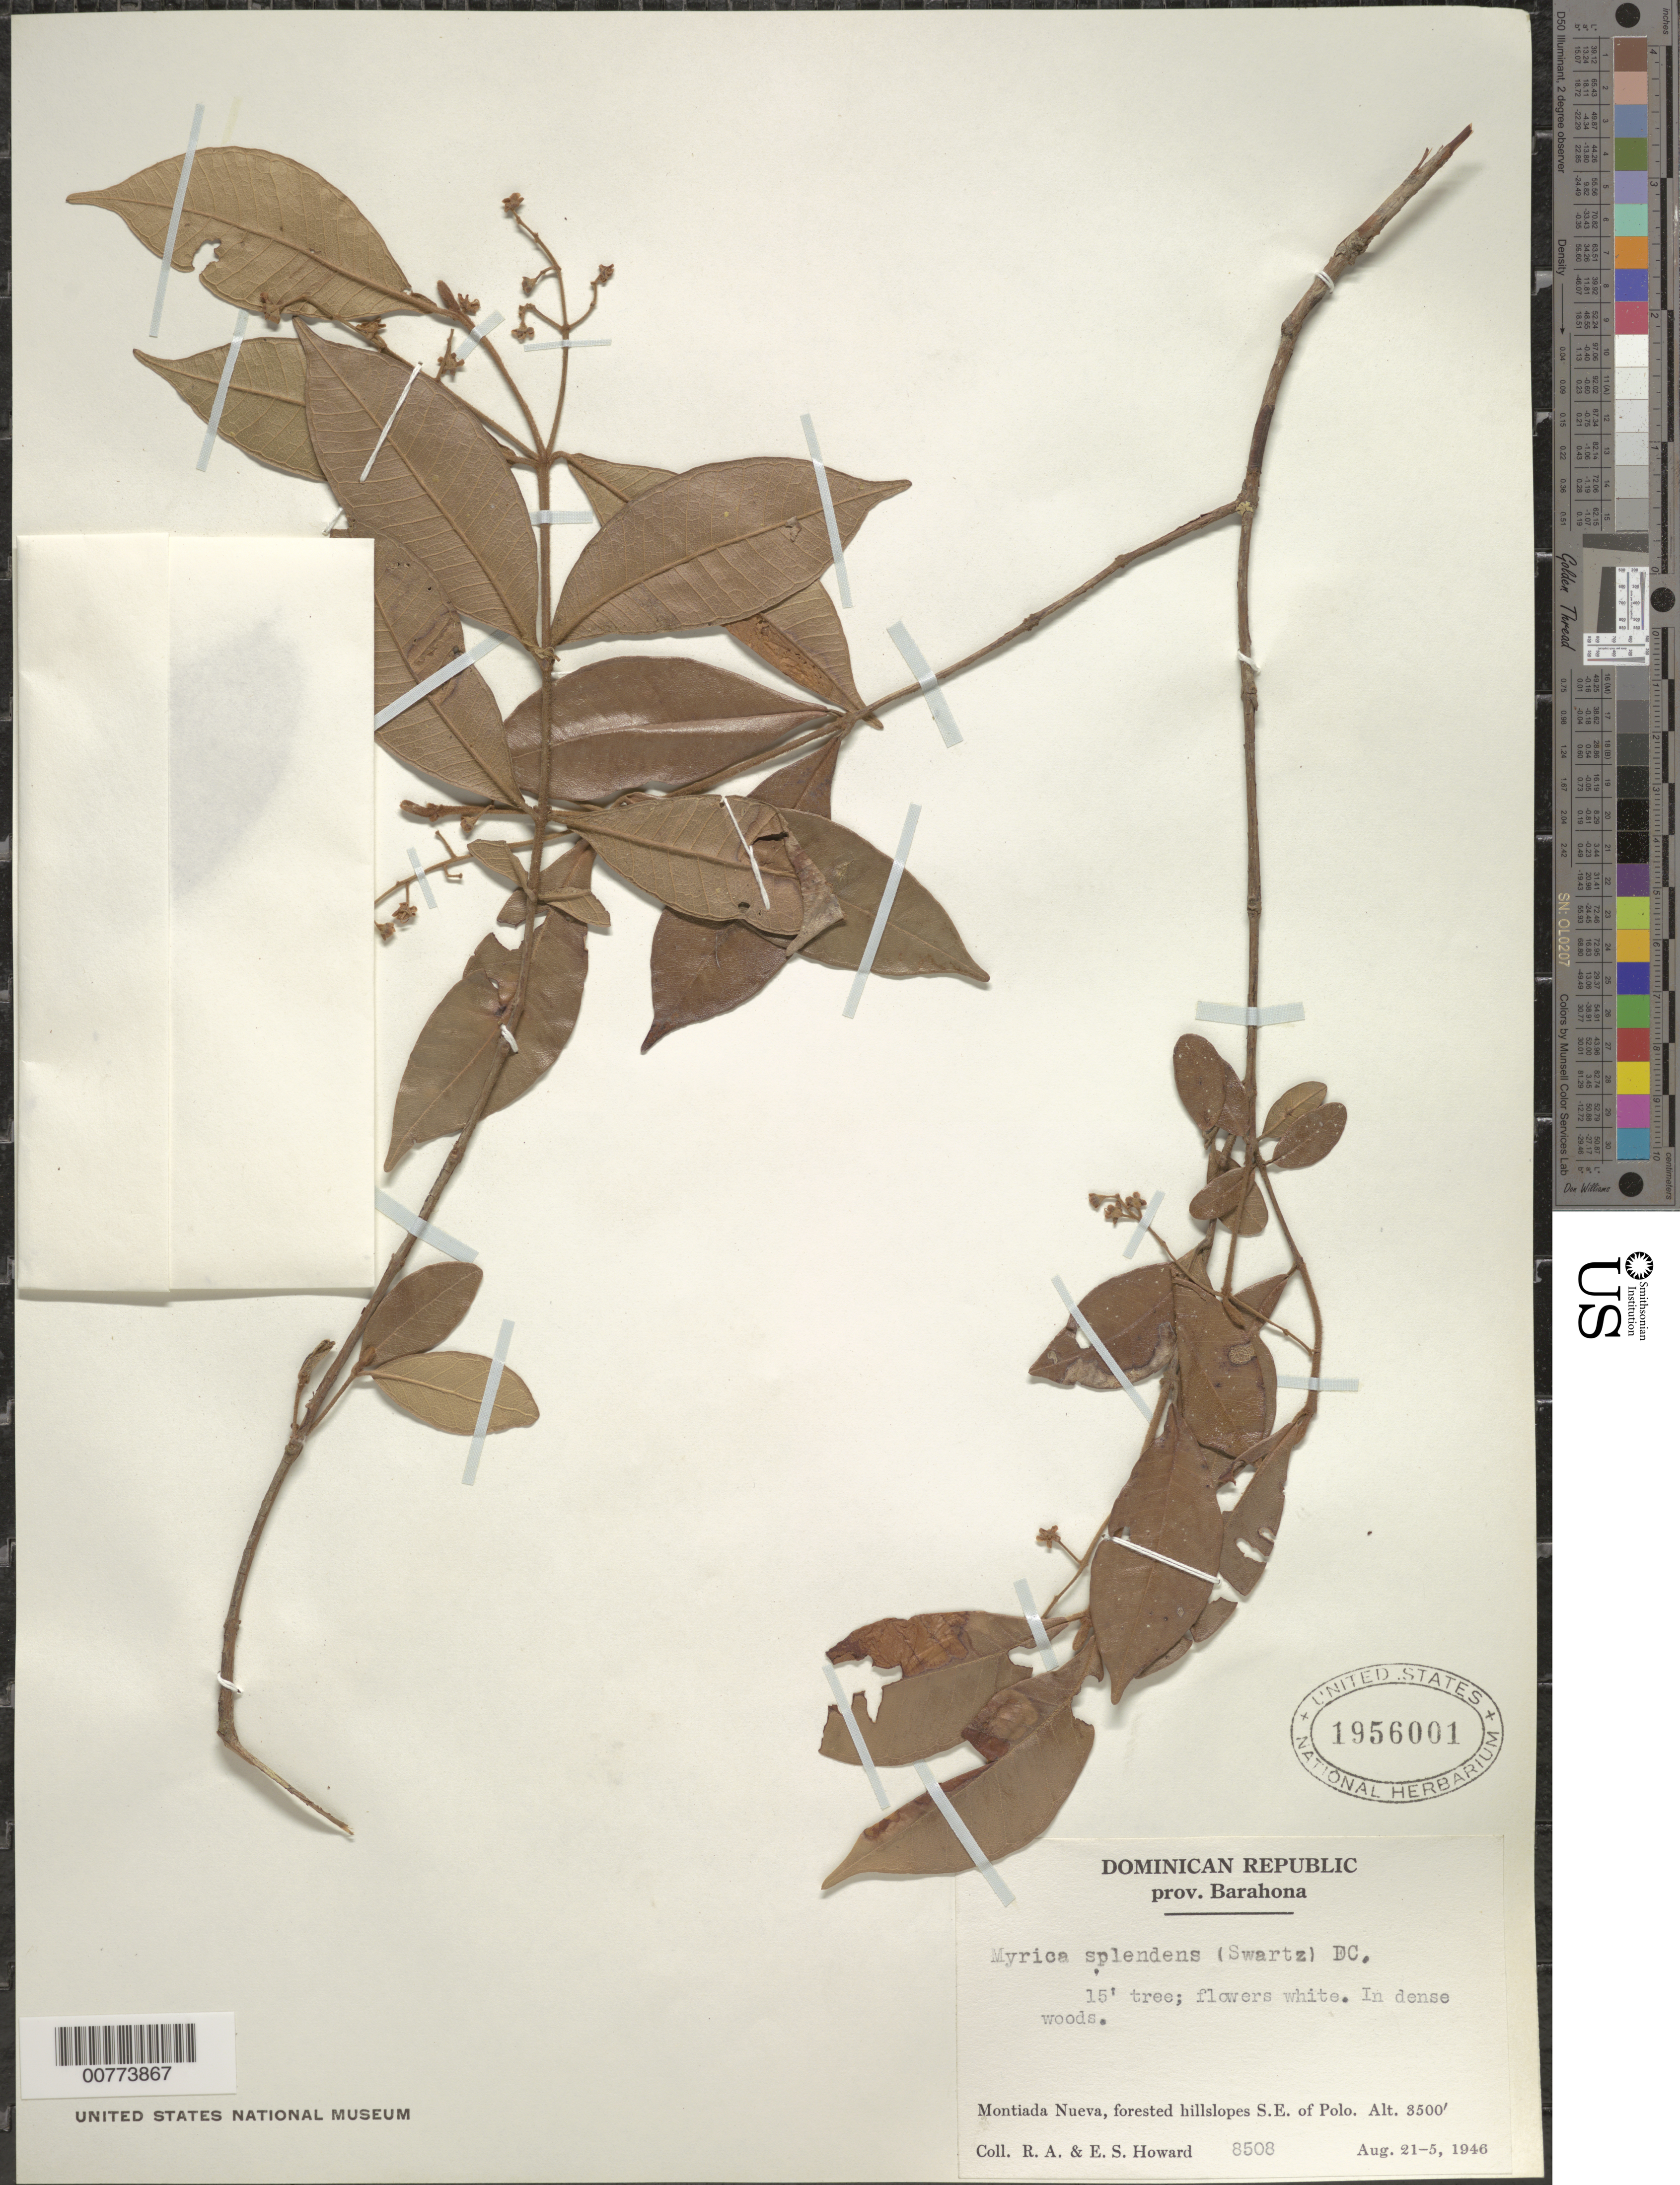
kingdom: Plantae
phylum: Tracheophyta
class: Magnoliopsida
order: Myrtales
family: Myrtaceae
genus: Myrcia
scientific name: Myrcia splendens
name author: (Sw.) DC.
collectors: R. A. Howard & E. S. Howard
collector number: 8508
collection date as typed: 21 Aug 1946 25 Aug 1946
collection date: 1946-08-21/1946-08-25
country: Dominican Republic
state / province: Barahona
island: Hispaniola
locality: Montiada Nueva, forested hillslopes southeast of Polo.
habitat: In dense woods.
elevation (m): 1067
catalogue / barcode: US 1956001